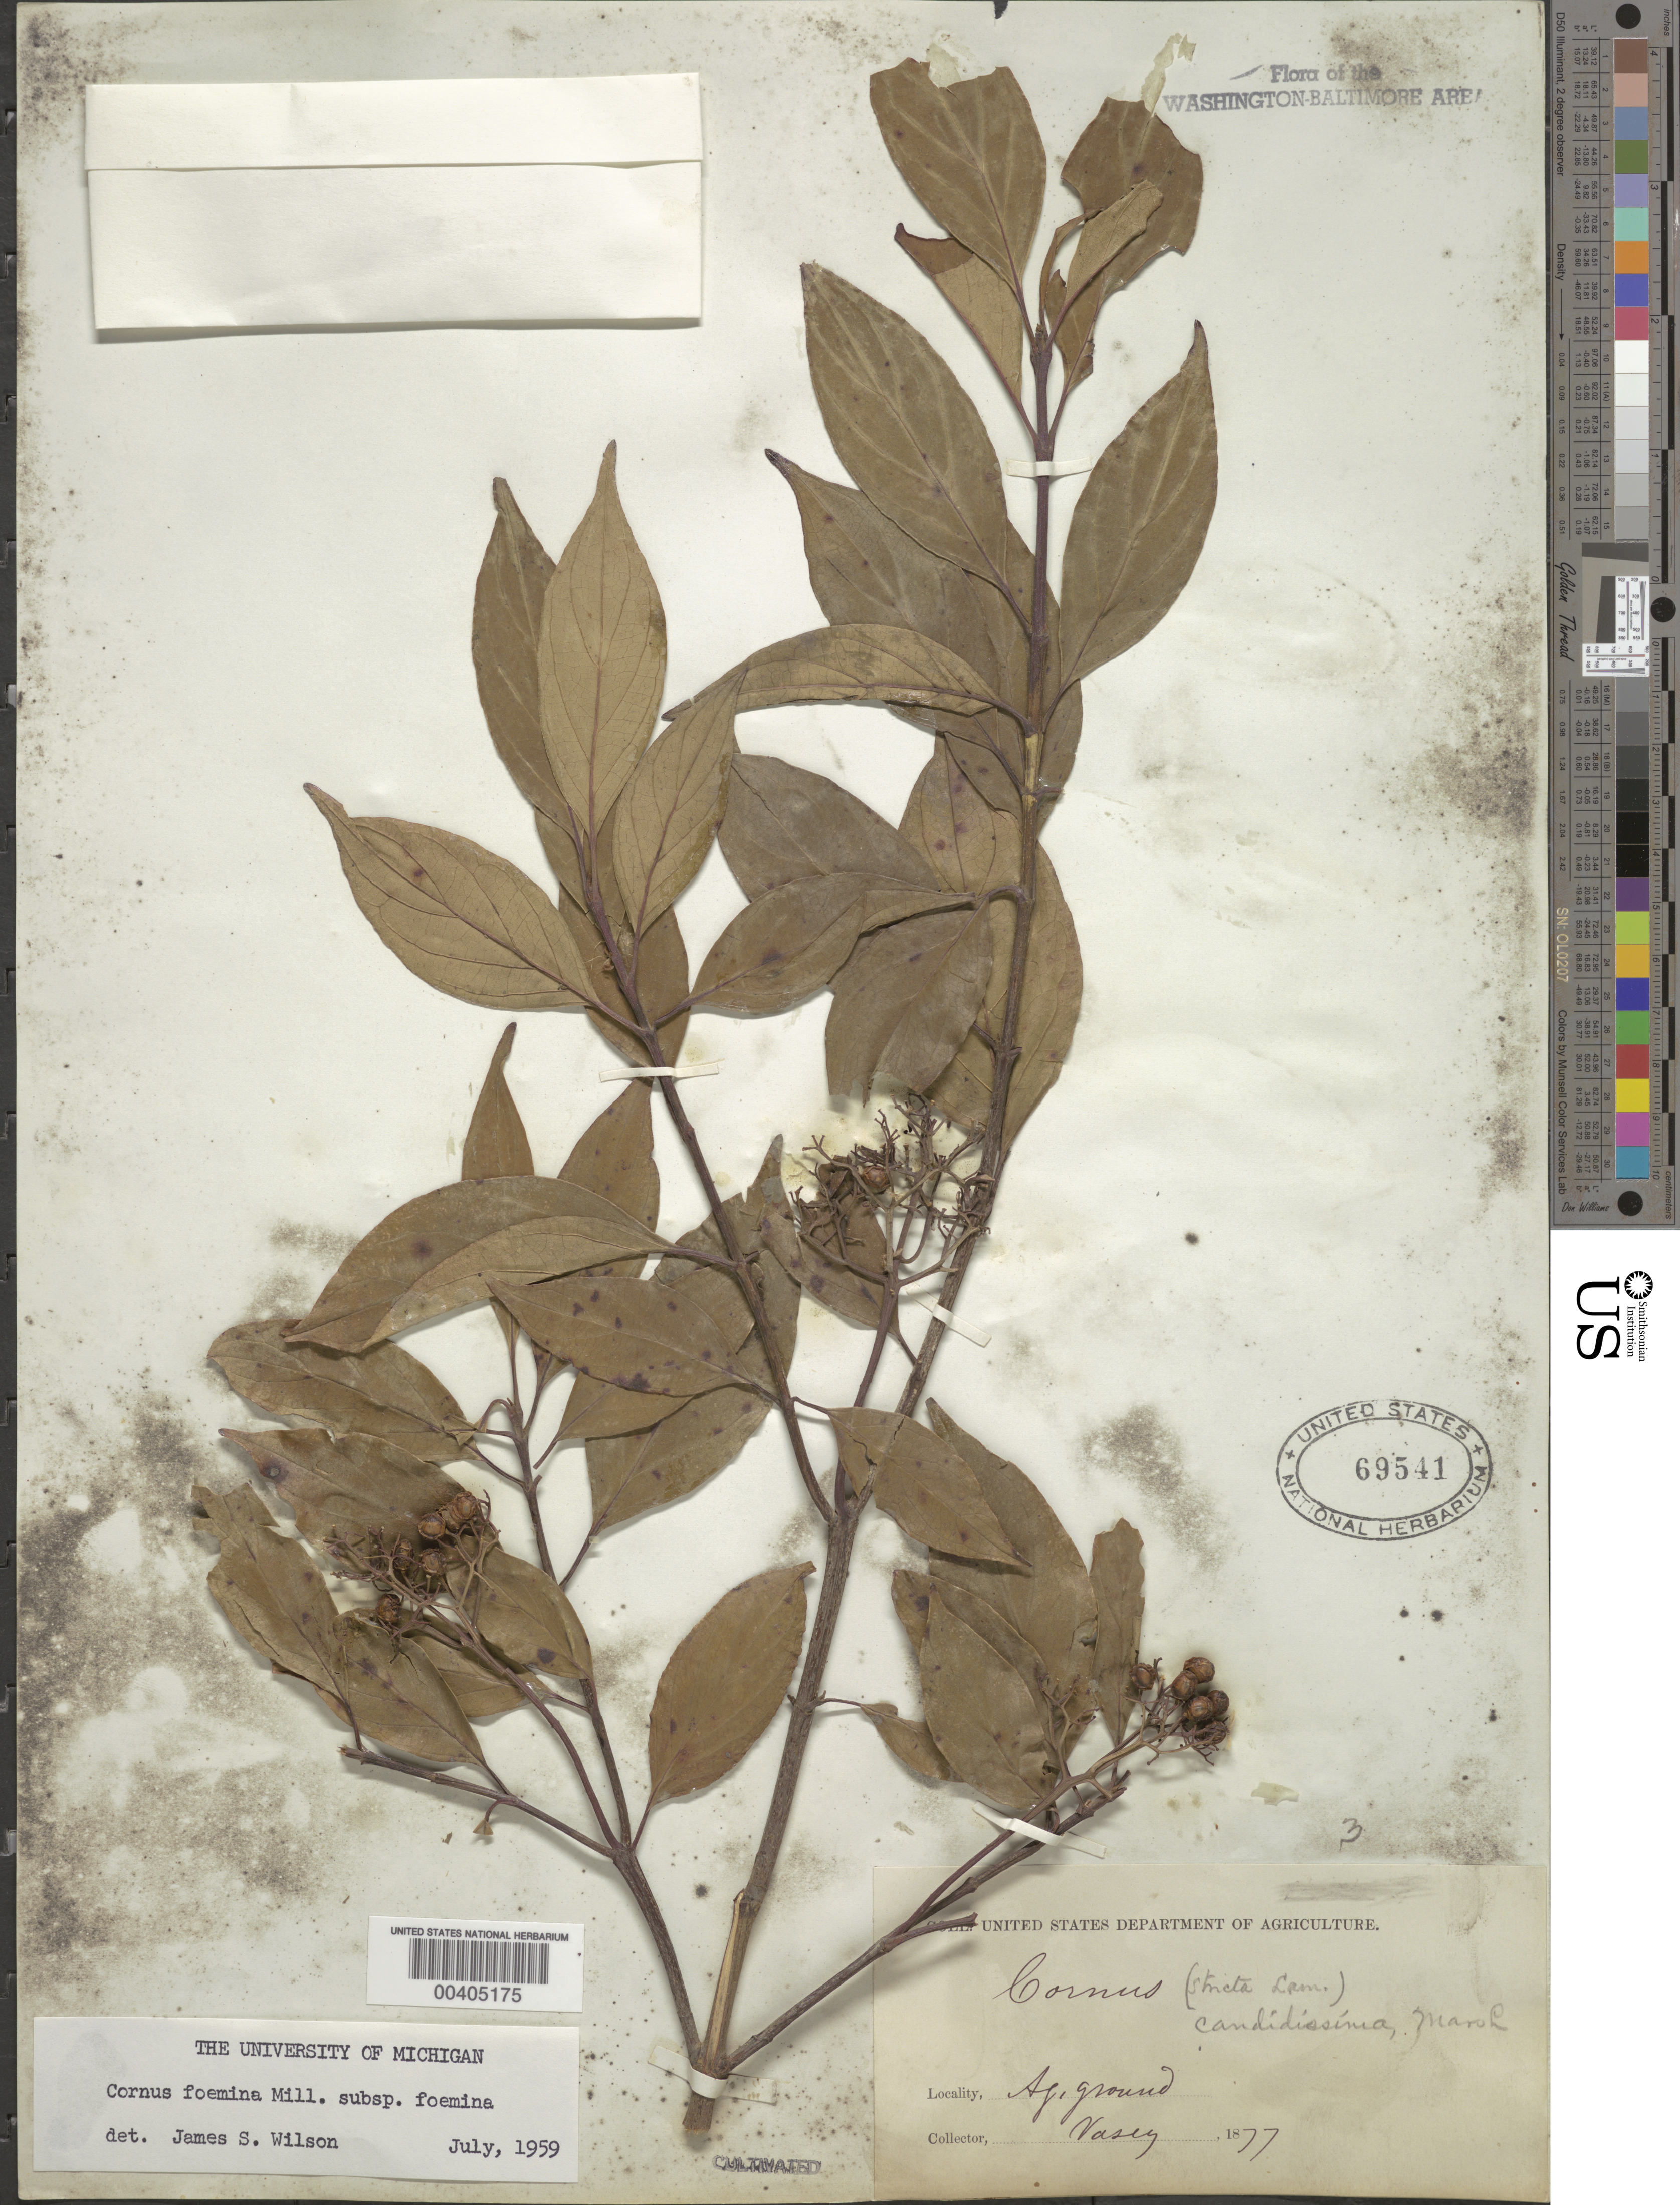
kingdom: Plantae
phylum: Tracheophyta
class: Magnoliopsida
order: Cornales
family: Cornaceae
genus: Cornus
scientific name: Cornus foemina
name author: Mill.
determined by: Wilson, J. S., (MICH), University of Michigan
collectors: G. Vasey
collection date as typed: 1877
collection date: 1877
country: United States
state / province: District of Columbia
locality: Agriculture grounds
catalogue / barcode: US 69541